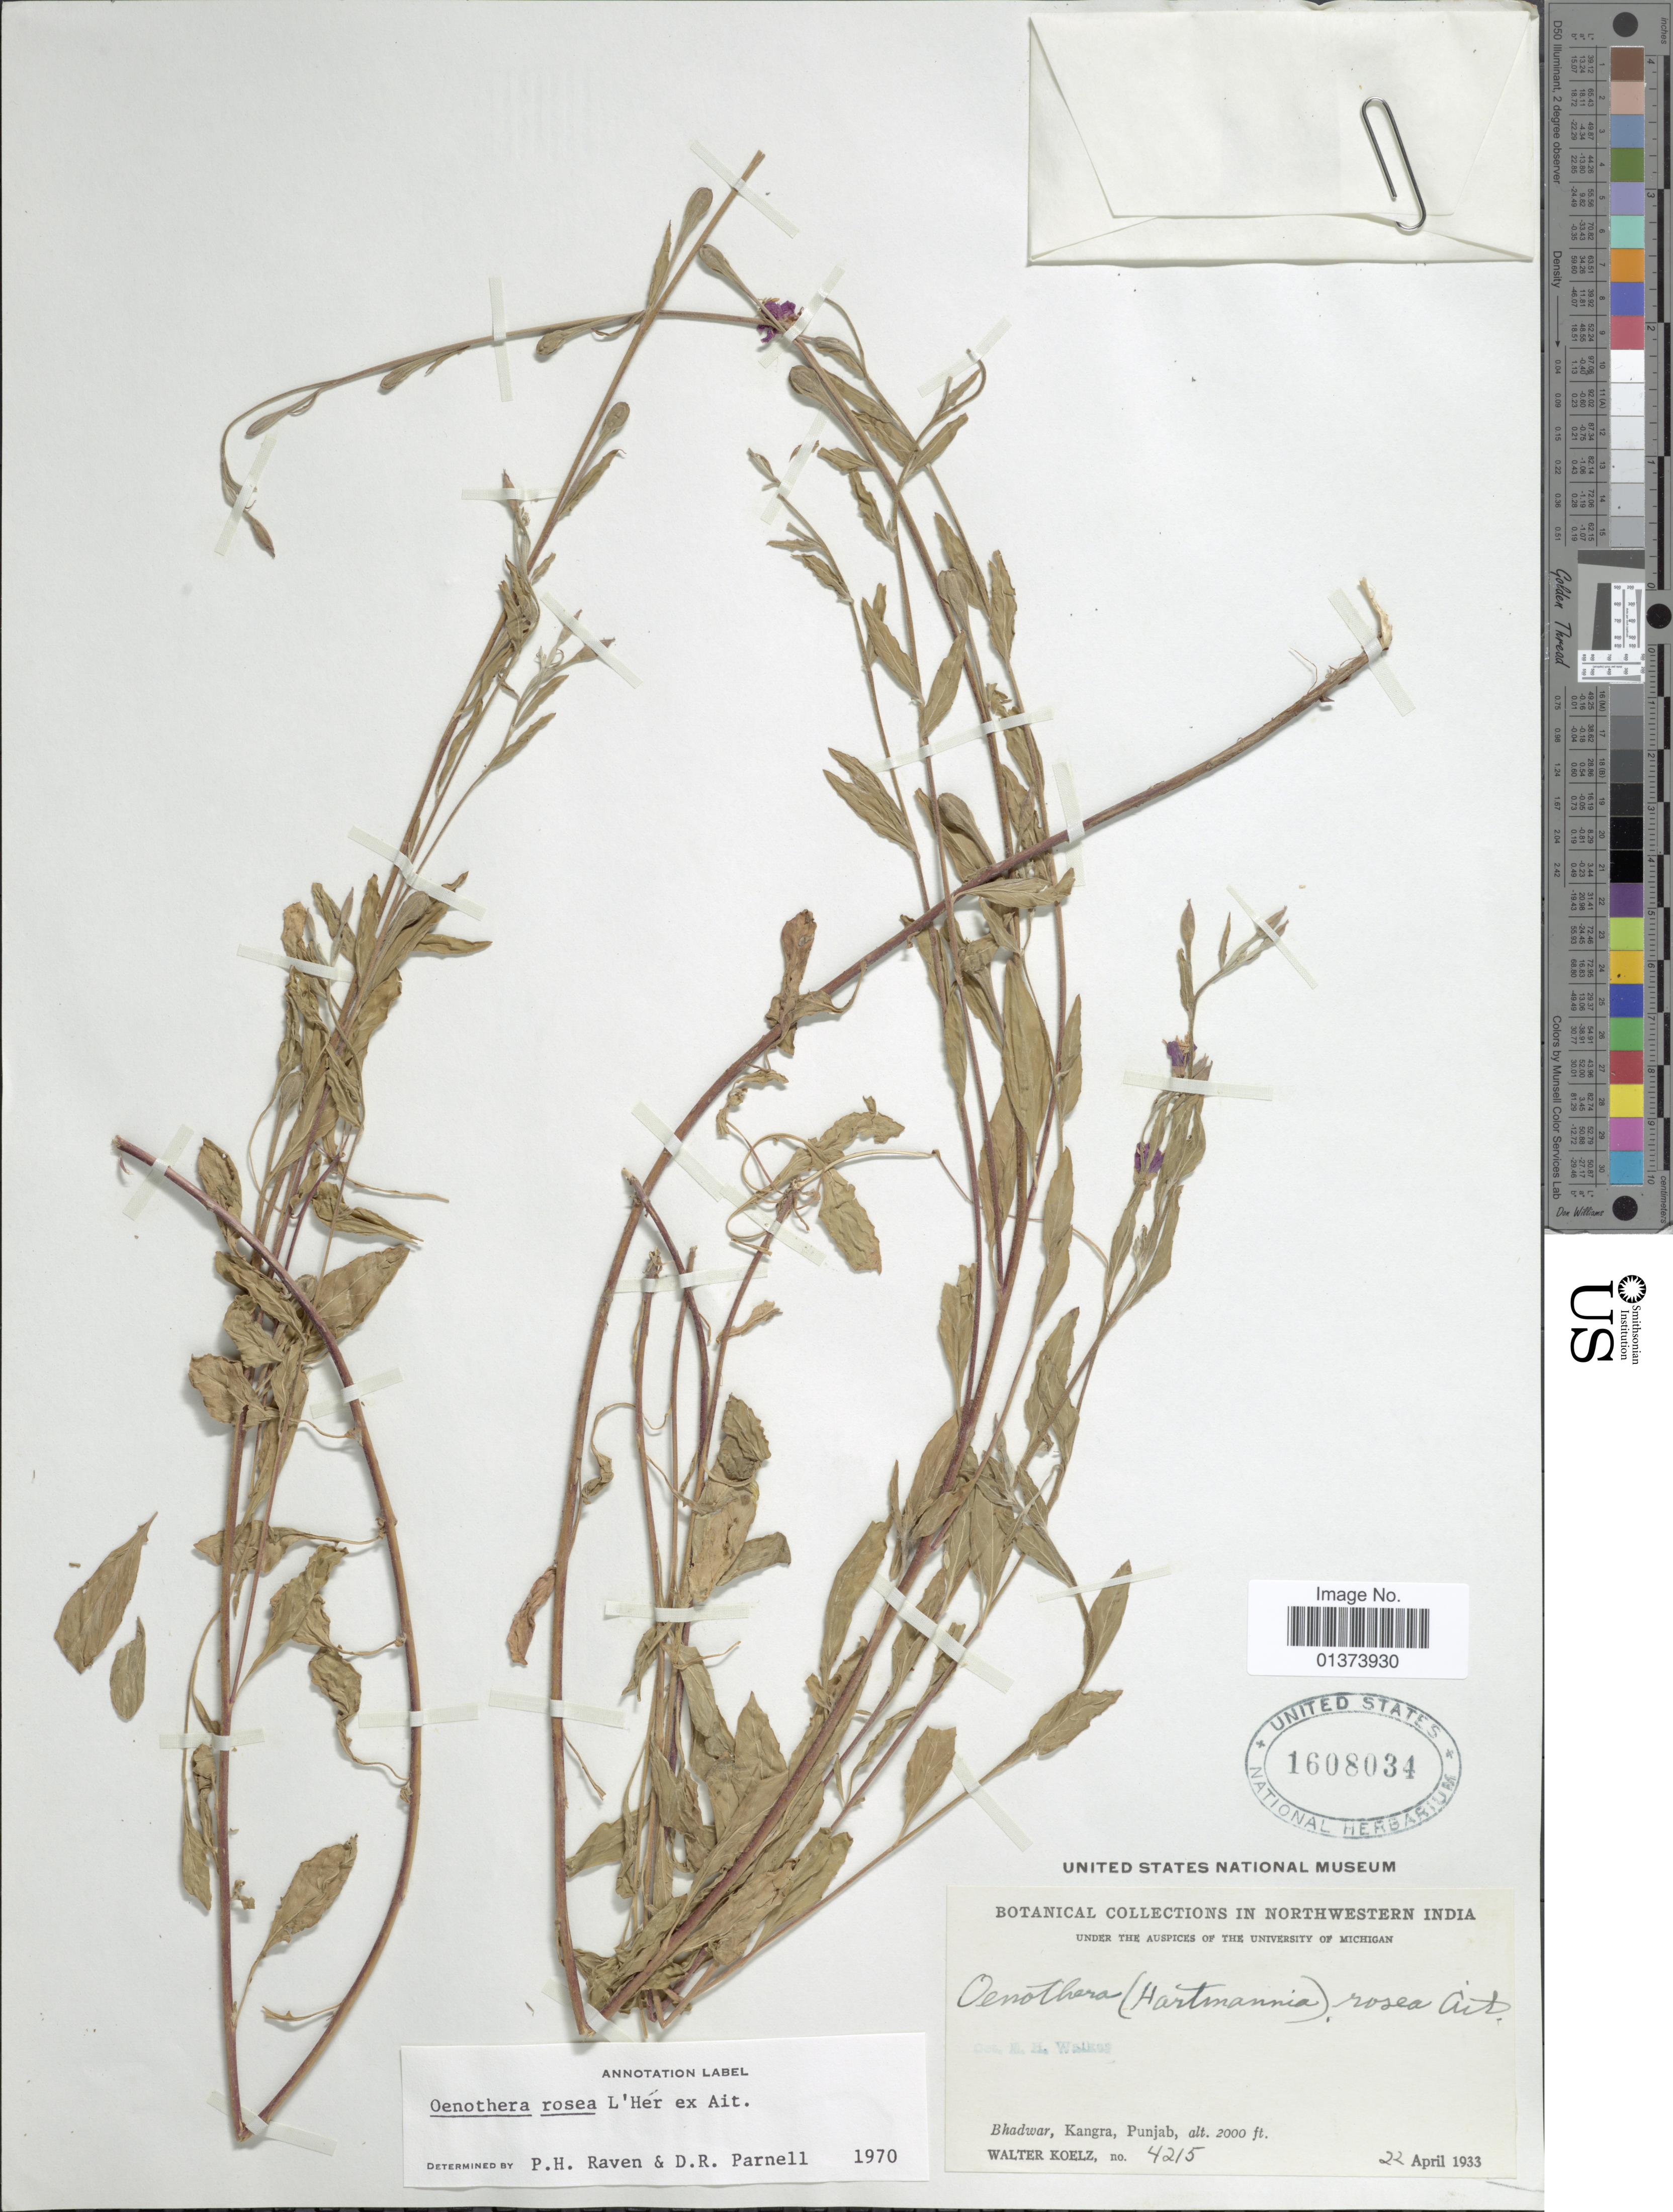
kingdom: Plantae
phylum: Tracheophyta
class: Magnoliopsida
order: Myrtales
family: Onagraceae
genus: Oenothera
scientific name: Oenothera rosea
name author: L'Hér. ex Aiton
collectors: W. N. Koelz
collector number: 4215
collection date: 1933-04-22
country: India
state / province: Himachal Pradesh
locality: Northwestern India, Bhadwar, Kangra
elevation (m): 610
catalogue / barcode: US 1608034